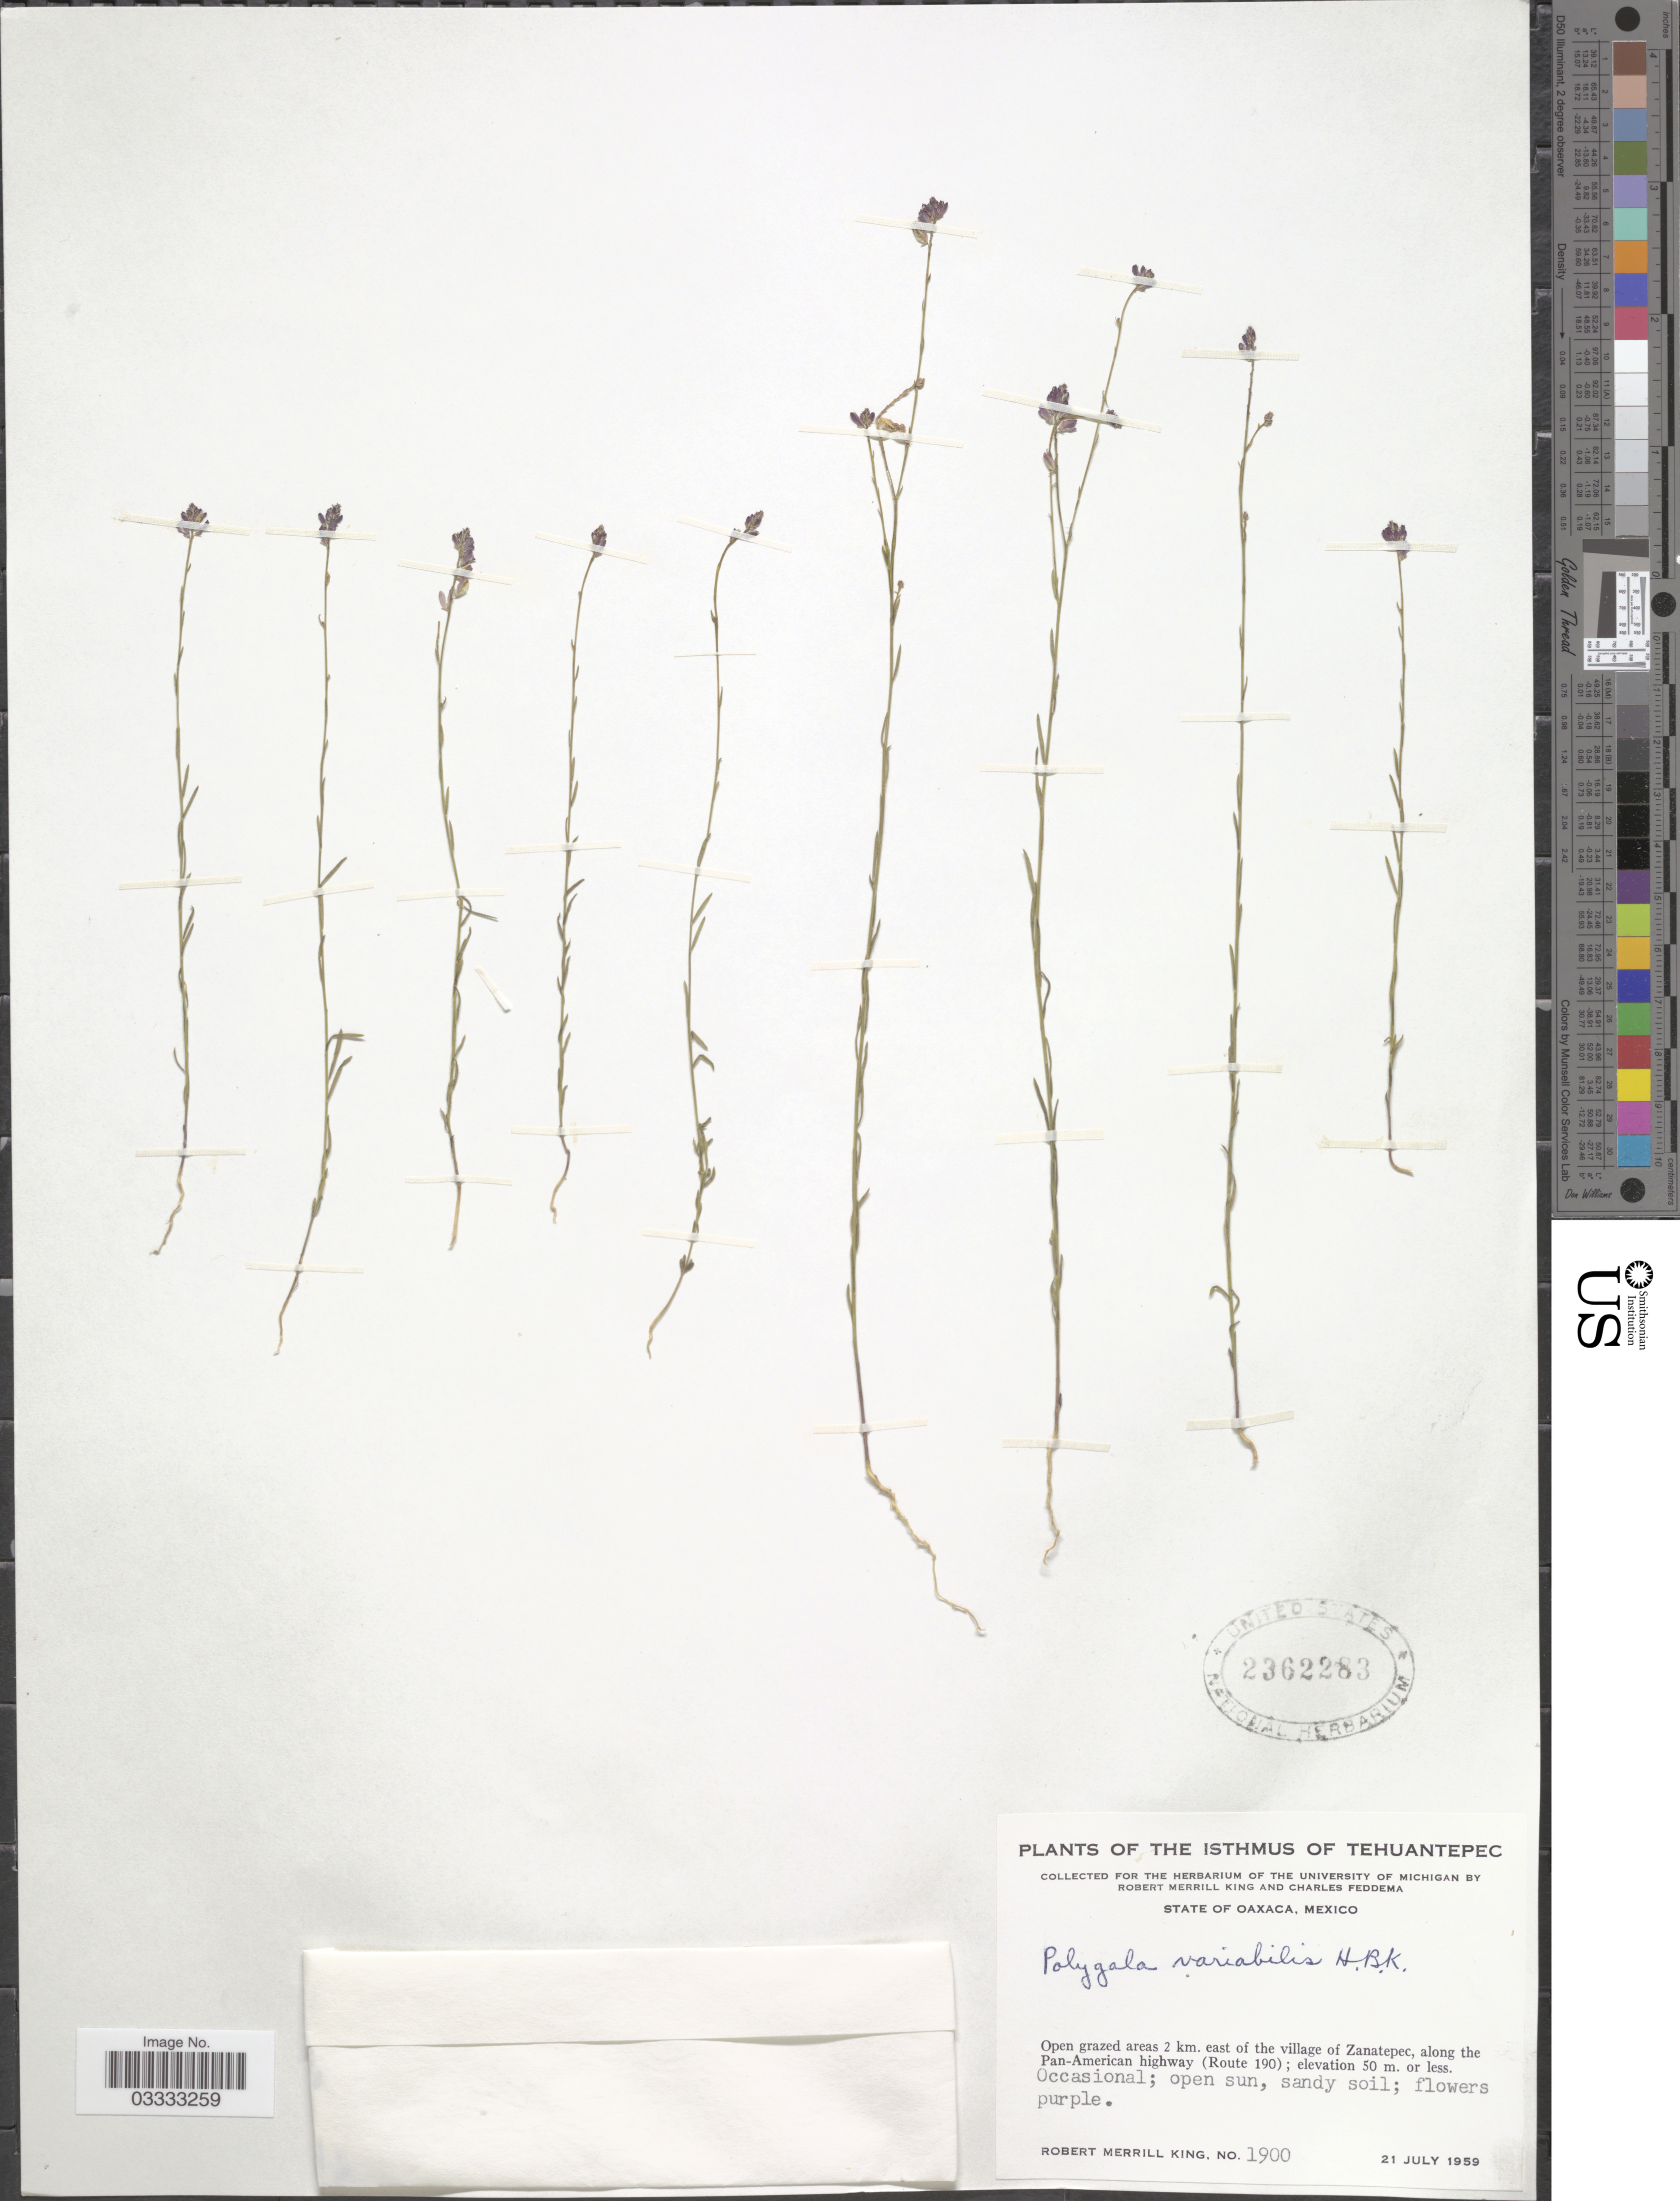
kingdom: Plantae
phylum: Tracheophyta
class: Magnoliopsida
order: Fabales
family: Polygalaceae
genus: Polygala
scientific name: Polygala variabilis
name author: Kunth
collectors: R. M. King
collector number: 1900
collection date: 1959-07-21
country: Mexico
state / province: Oaxaca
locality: The Isthmus of Tehuantepec. Open grazed areas 2 km. east of the village of Zanatepec, along the Pan-American highway (Route 190).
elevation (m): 50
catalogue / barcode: US 2362283